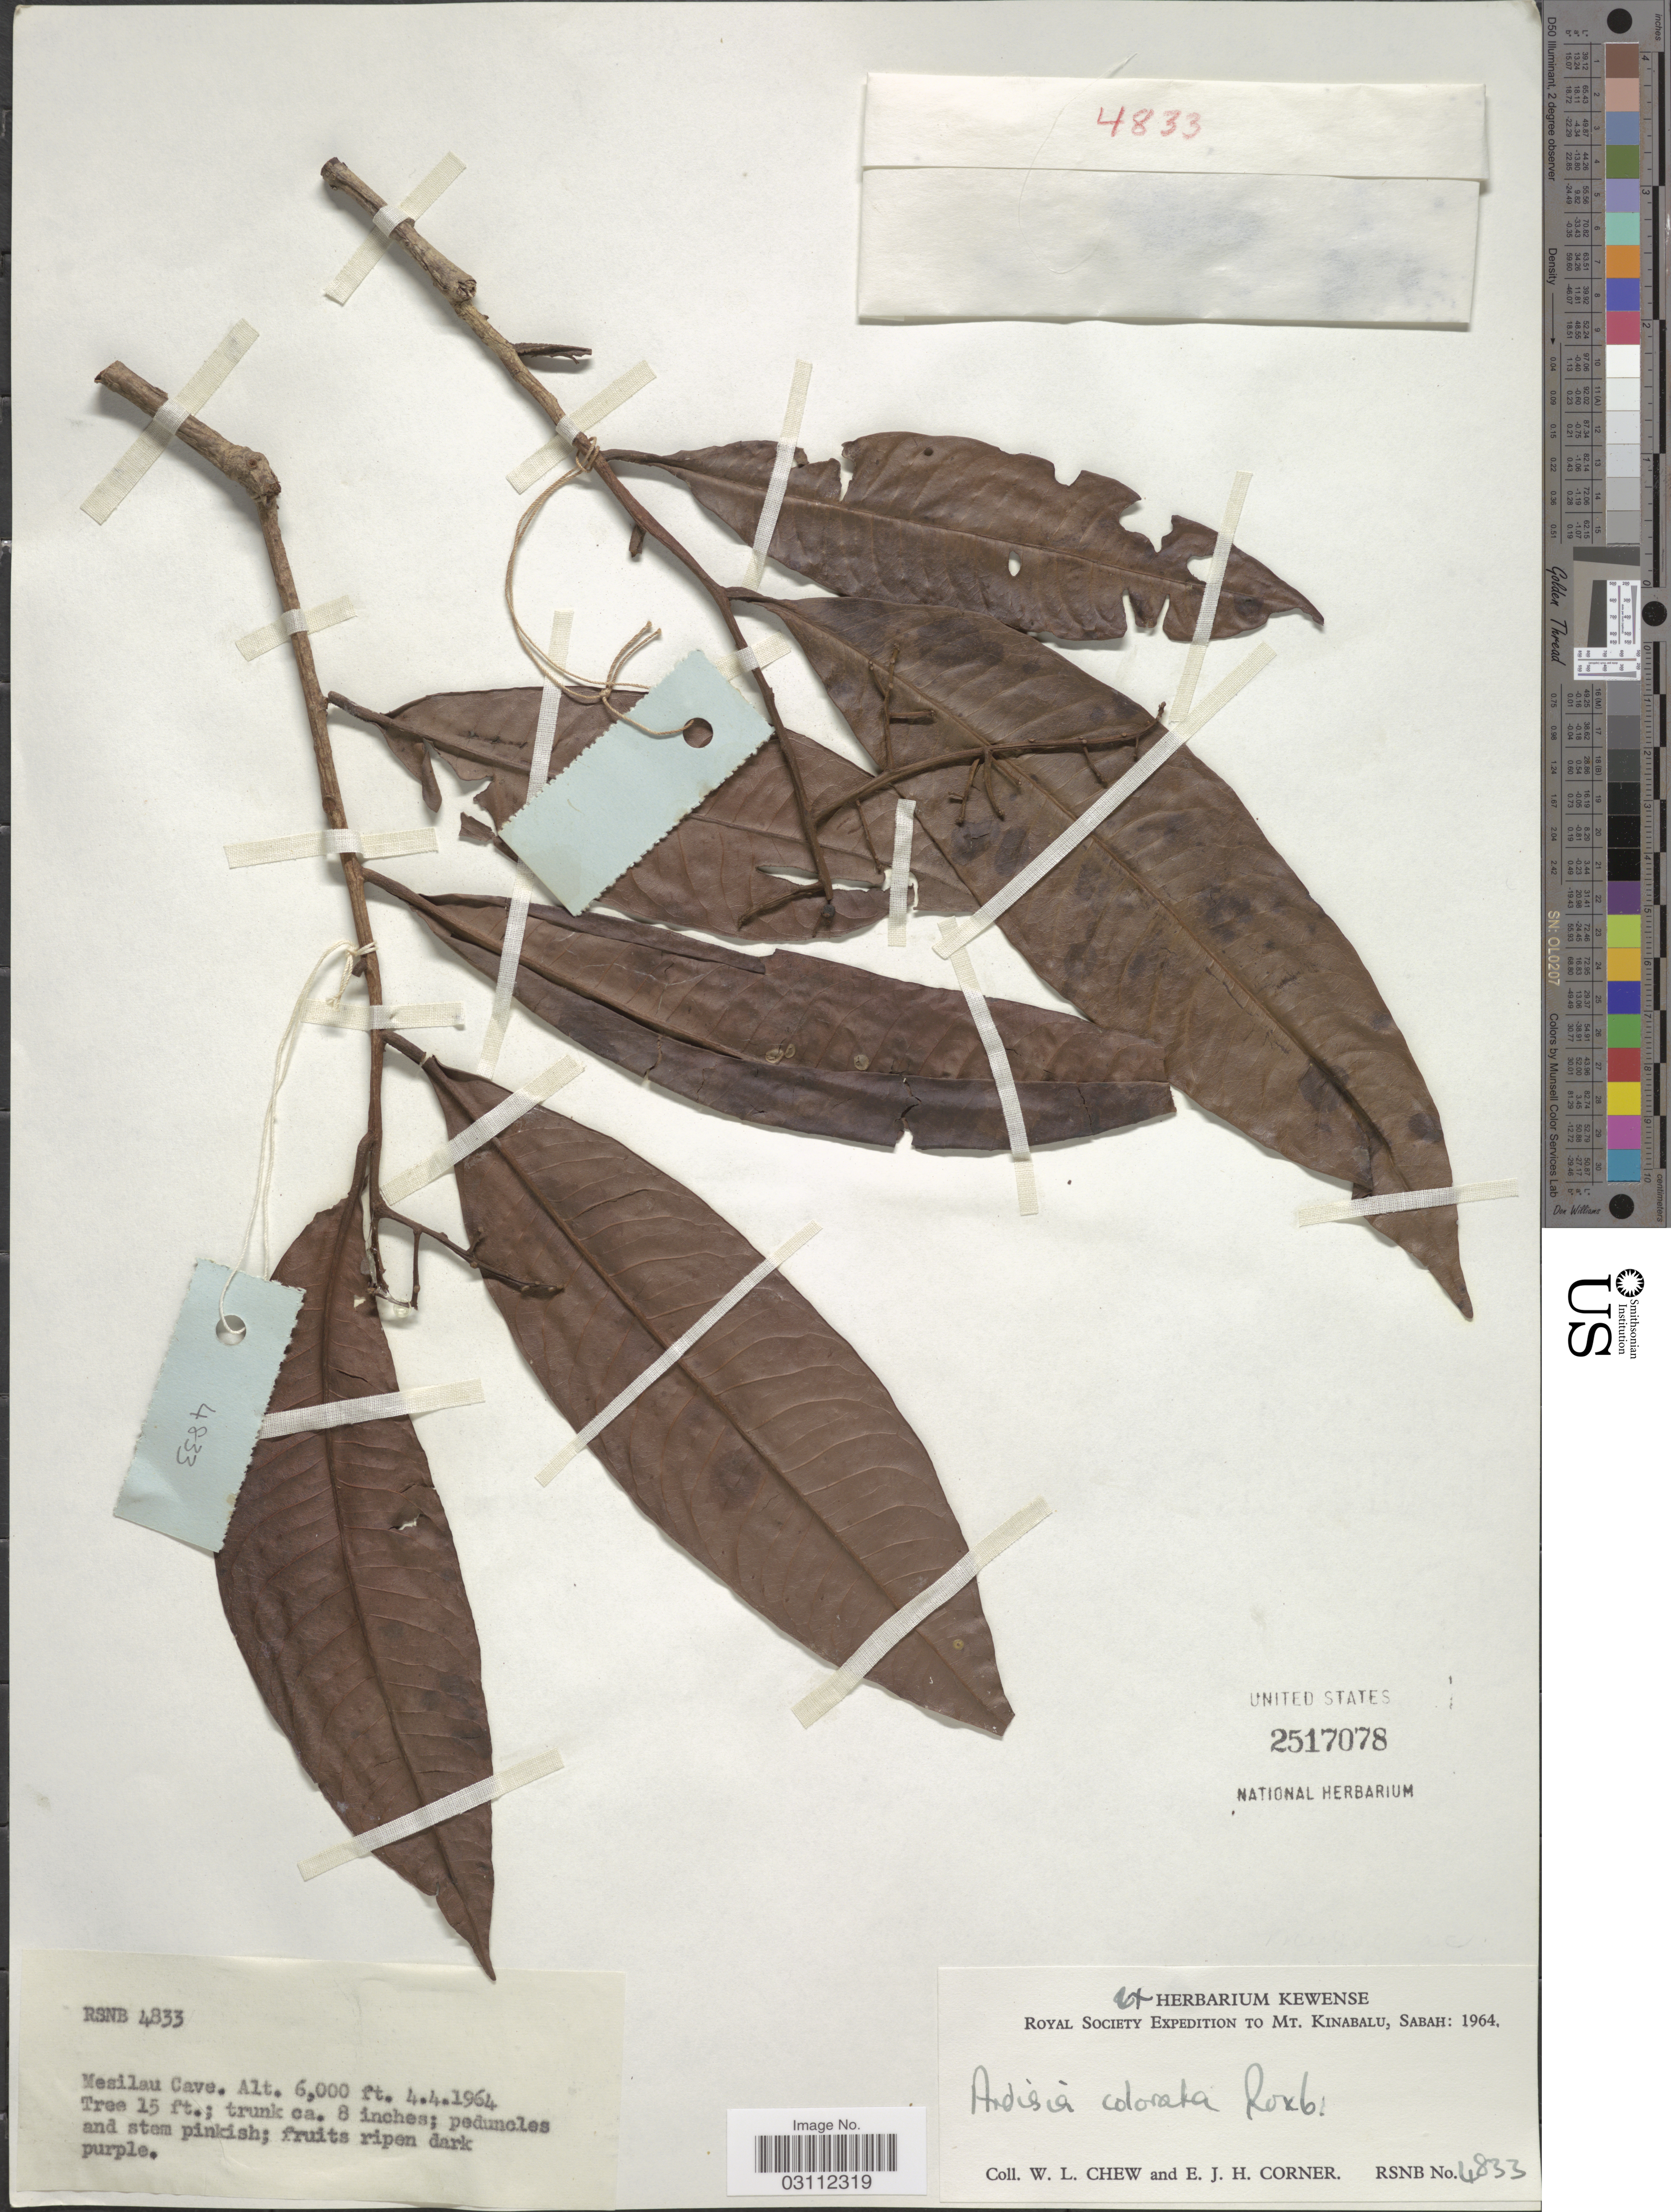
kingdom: Plantae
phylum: Tracheophyta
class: Magnoliopsida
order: Ericales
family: Primulaceae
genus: Ardisia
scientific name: Ardisia colorata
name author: Roxb.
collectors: W. Chew & E. Corner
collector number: RSNB4833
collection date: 1964-04-04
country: Malaysia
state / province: Sabah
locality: Mt. Kinabalu. Mesilau Cave.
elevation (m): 1829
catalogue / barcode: US 2517078